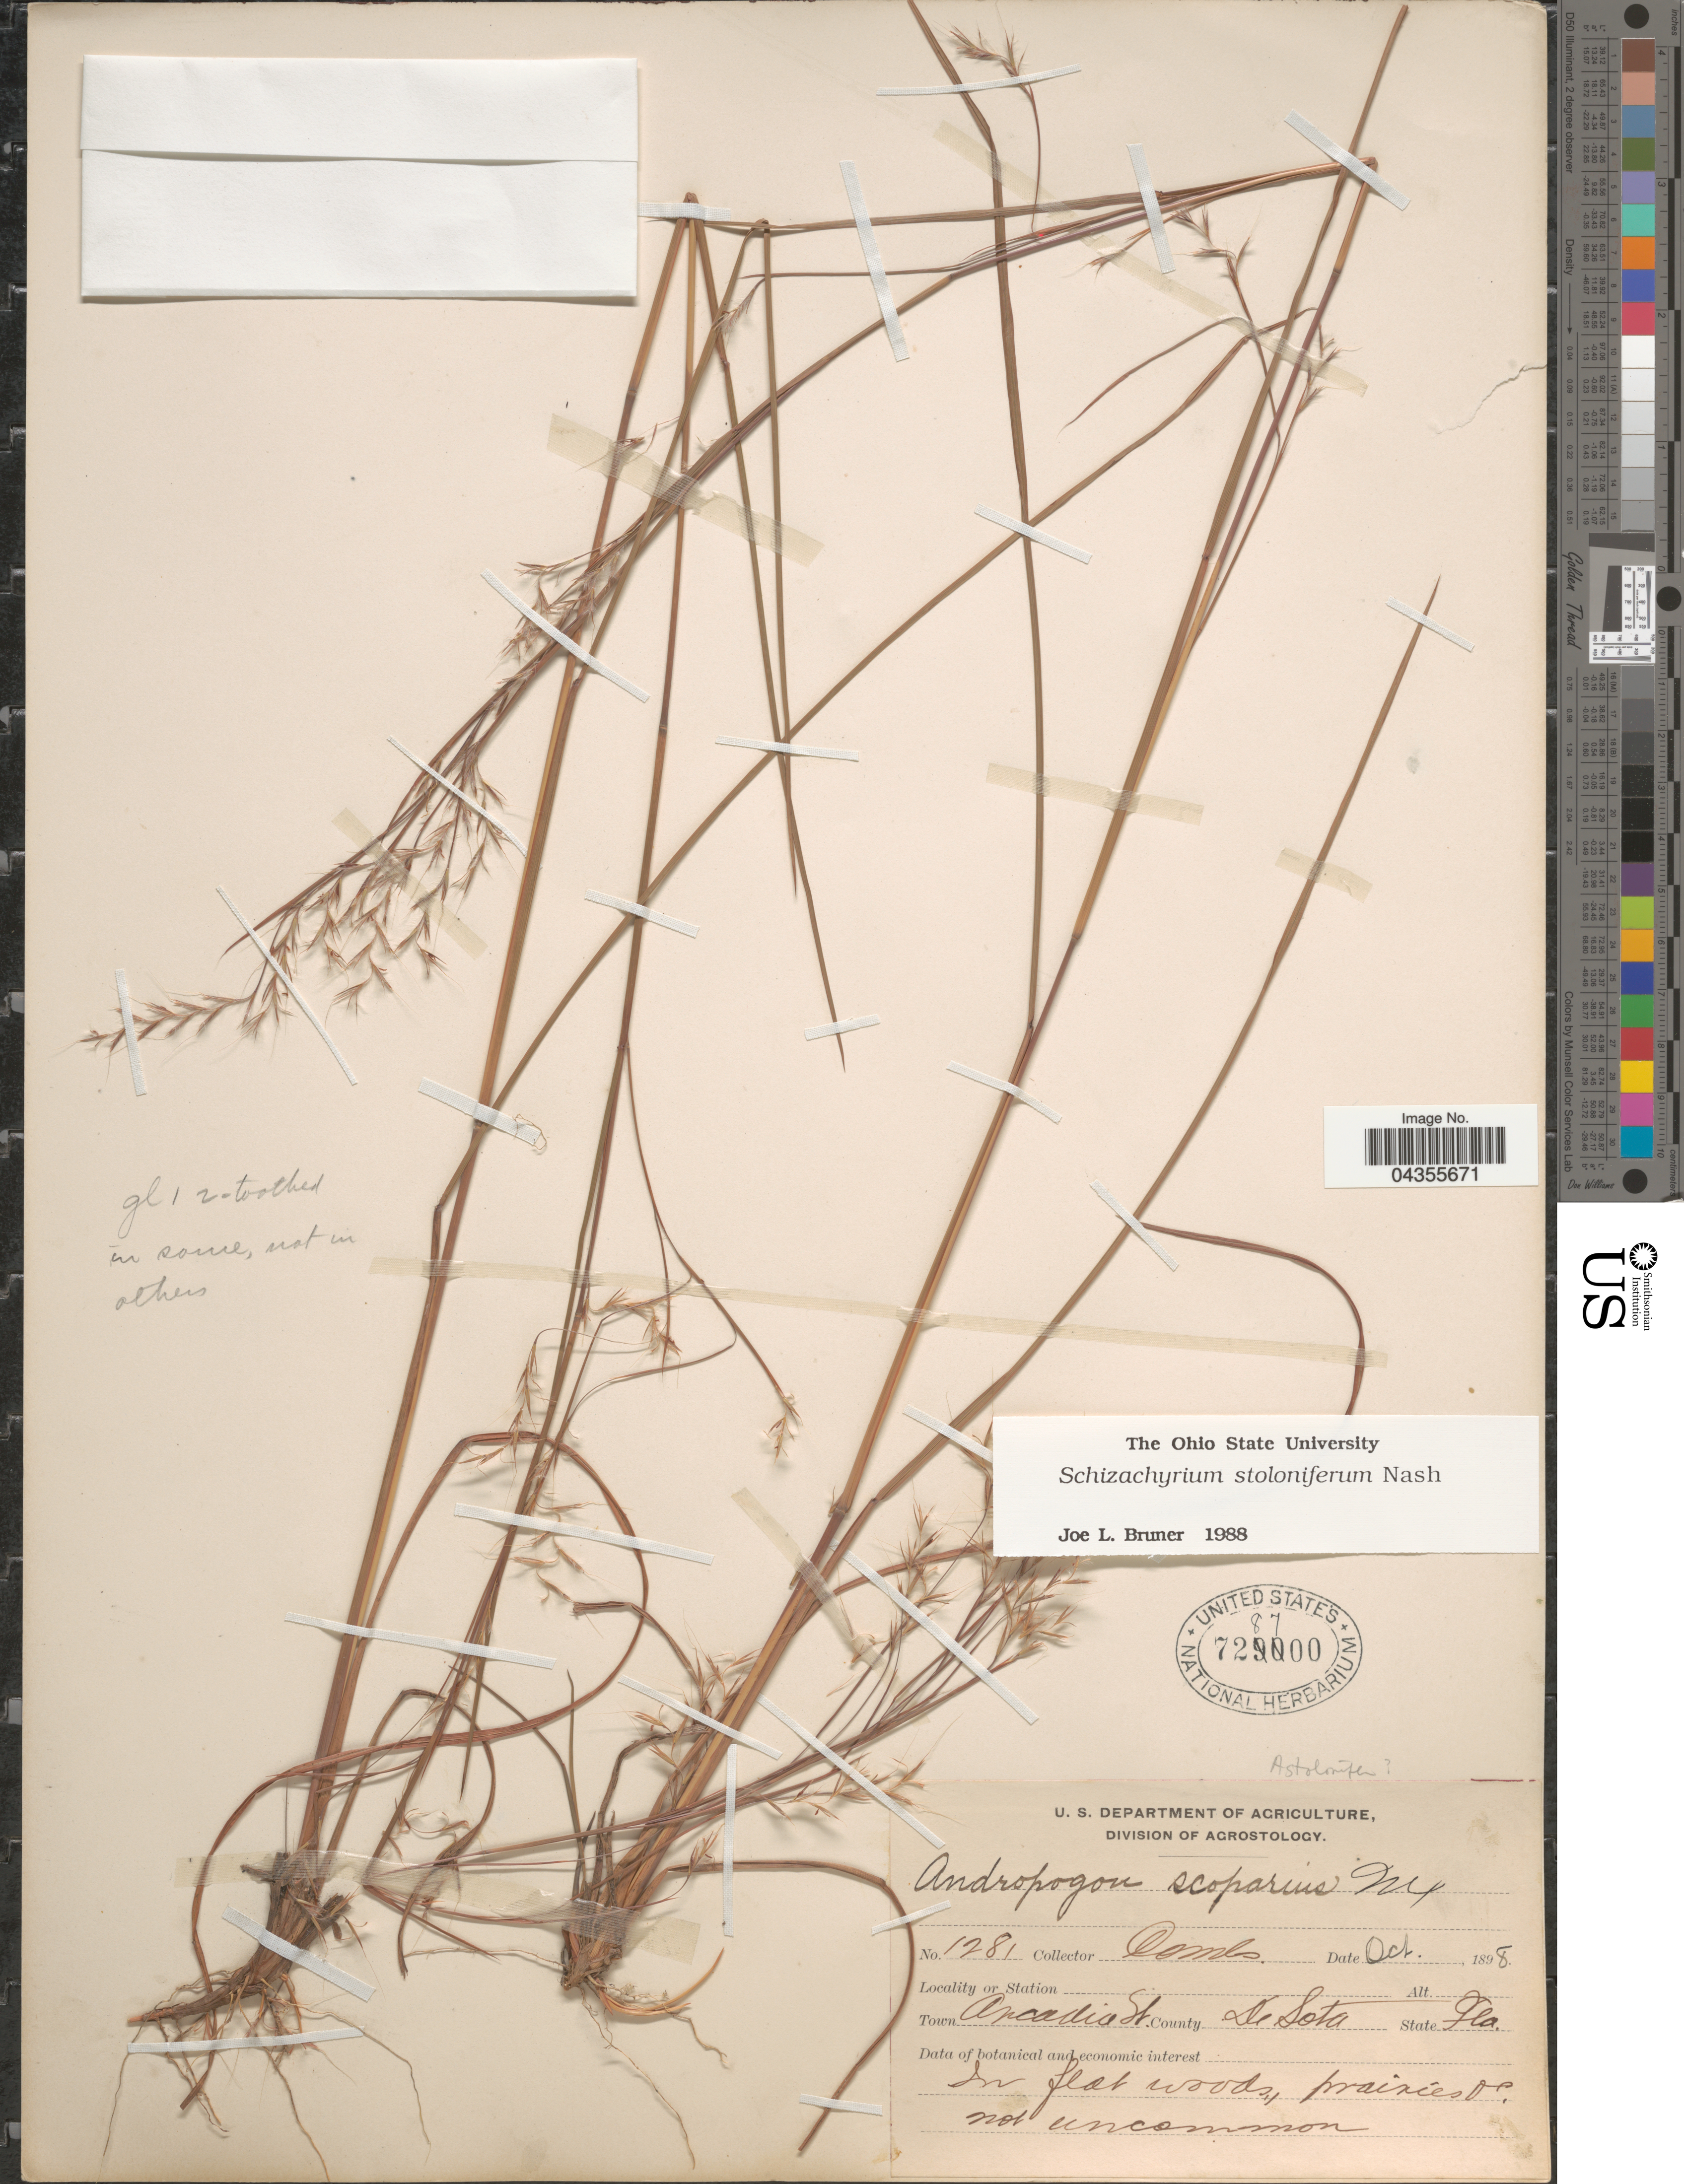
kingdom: Plantae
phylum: Tracheophyta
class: Liliopsida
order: Poales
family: Poaceae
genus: Schizachyrium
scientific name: Schizachyrium scoparium var. stoloniferum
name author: (Nash) Wipff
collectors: -. Combs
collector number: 1281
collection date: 1898-10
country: United States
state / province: Florida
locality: Town Arcadia St. County De Sota.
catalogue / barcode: US 728700